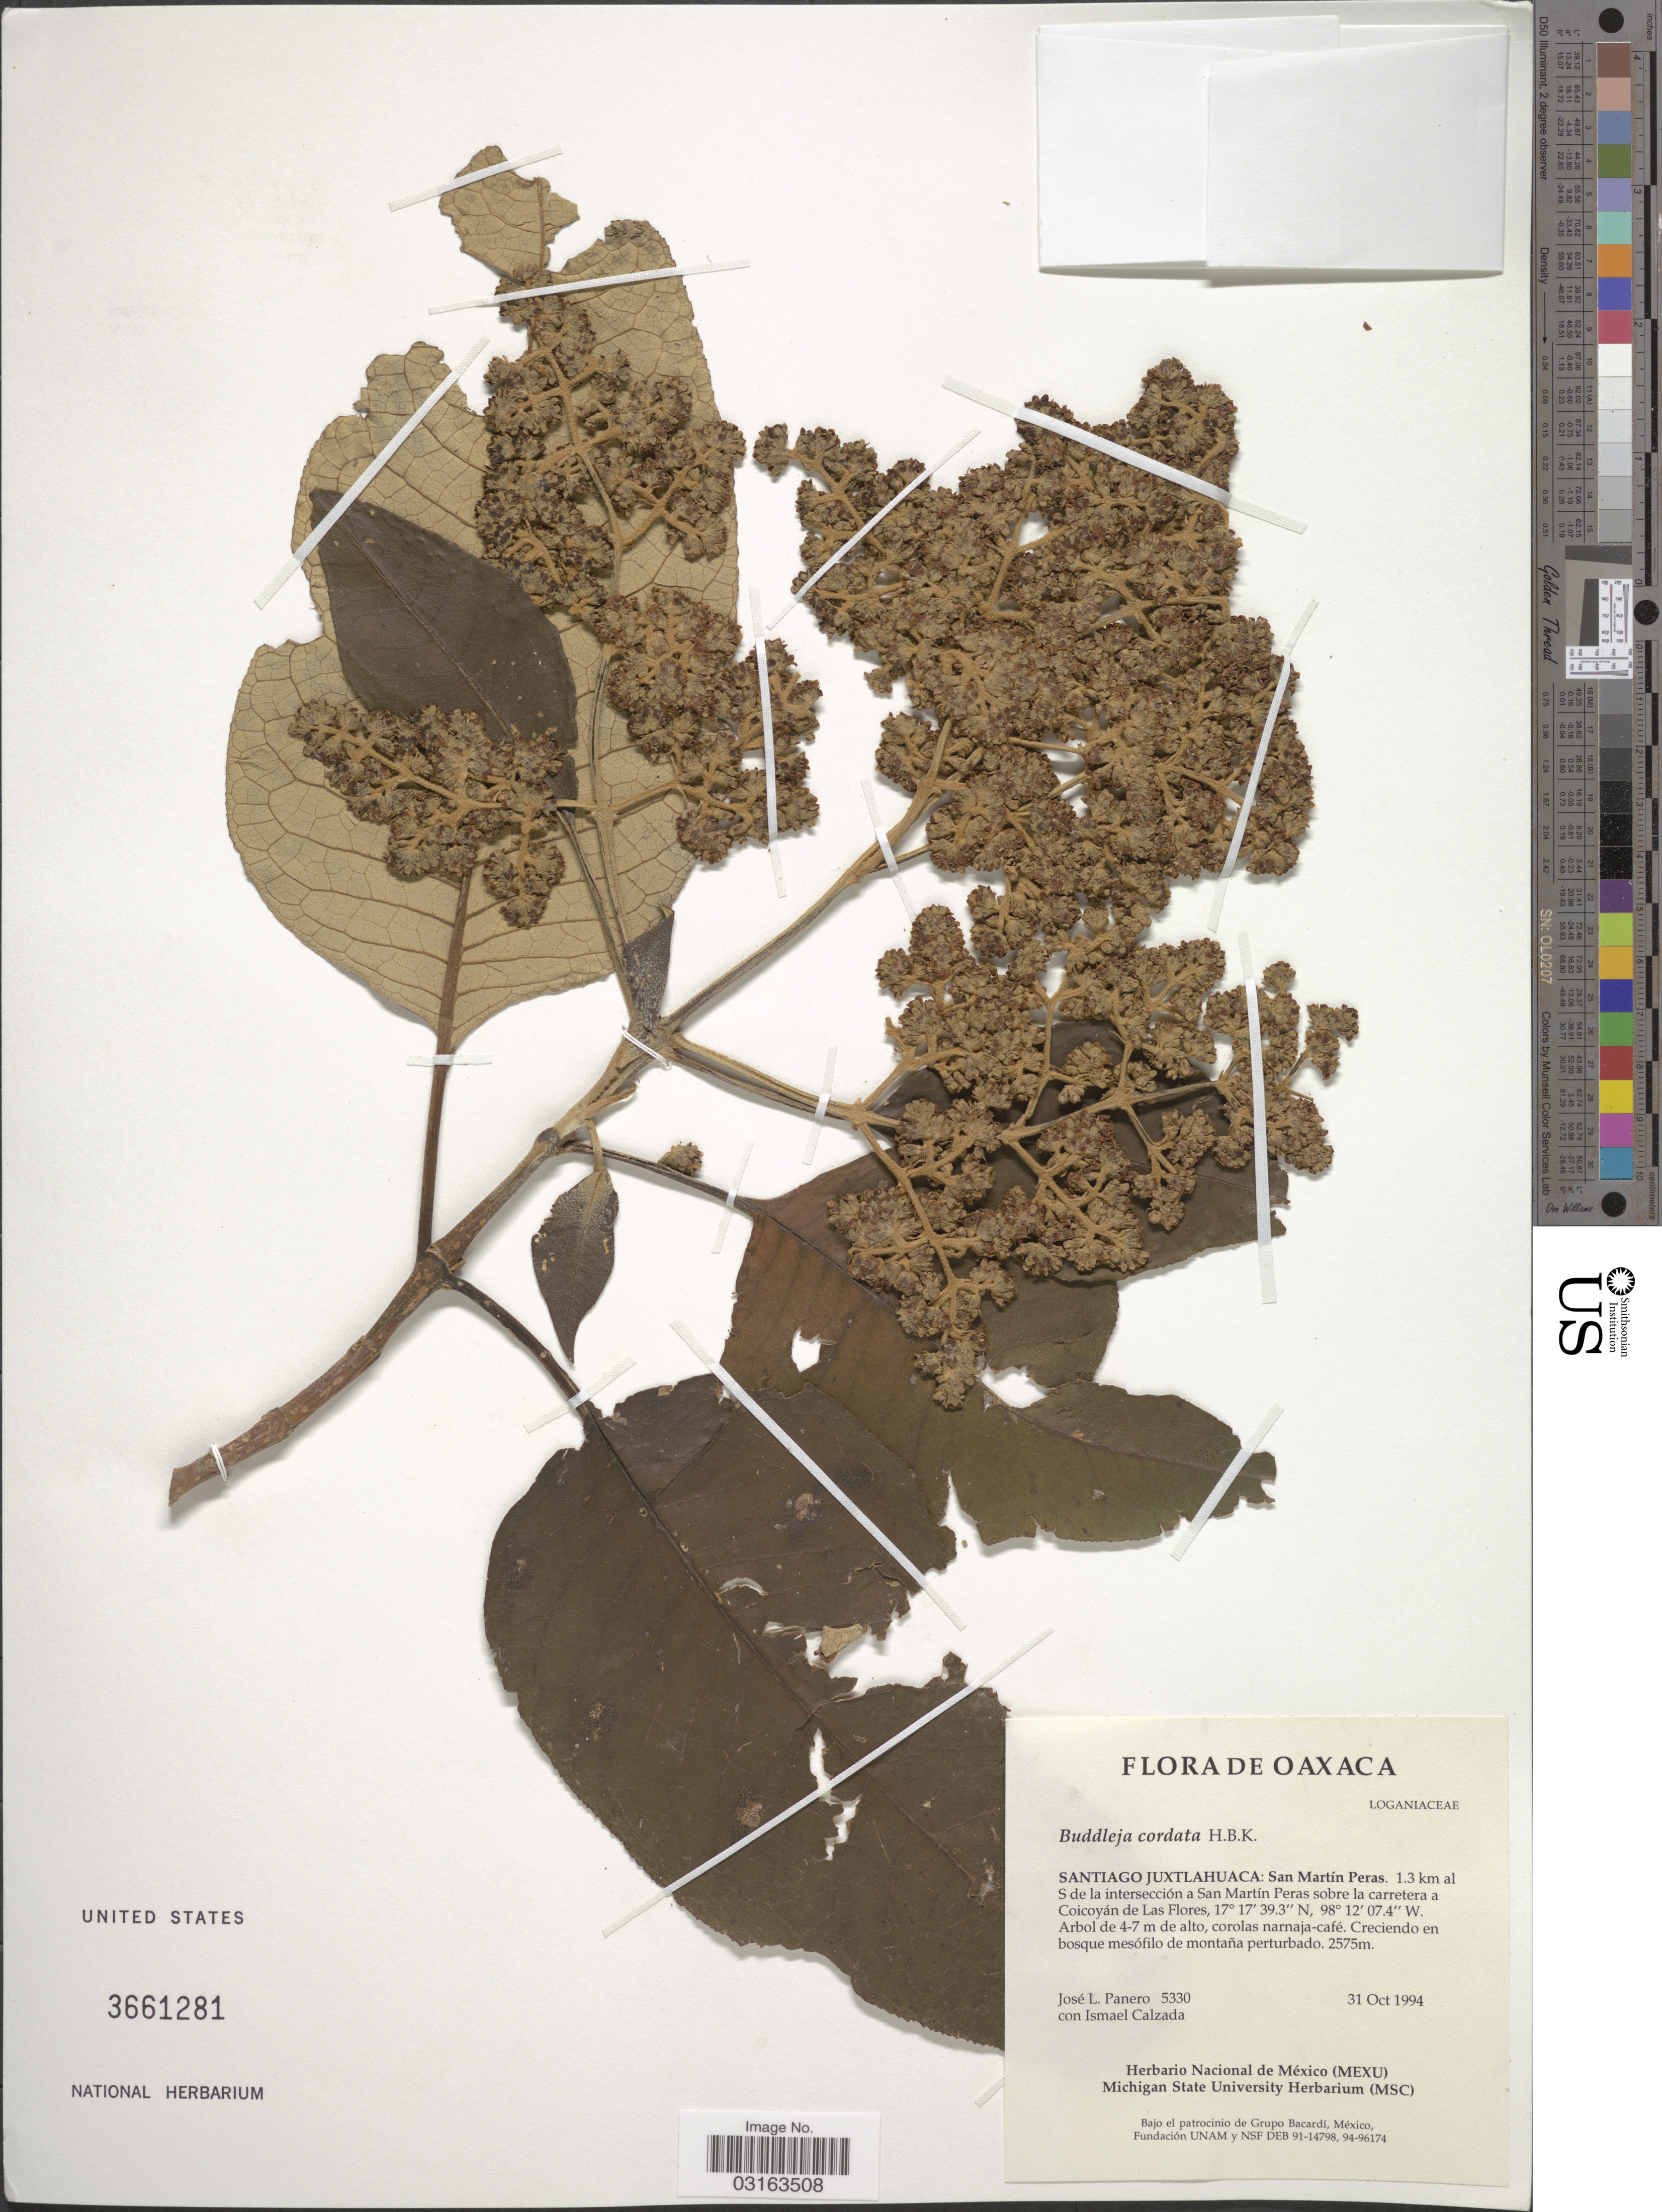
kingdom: Plantae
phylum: Tracheophyta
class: Magnoliopsida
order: Lamiales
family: Scrophulariaceae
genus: Buddleja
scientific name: Buddleja cordata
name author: Kunth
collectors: J. L. Panero & I. Calzada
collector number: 5330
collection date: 1994-10-31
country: Mexico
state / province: Oaxaca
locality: Santiago Juxtlahuaca: San Martín Peras. 1.3 km al S de la intersección a San Martín Peras sobre la carretera a Coicoyán de Las Flores.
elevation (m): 2575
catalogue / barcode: US 3661281